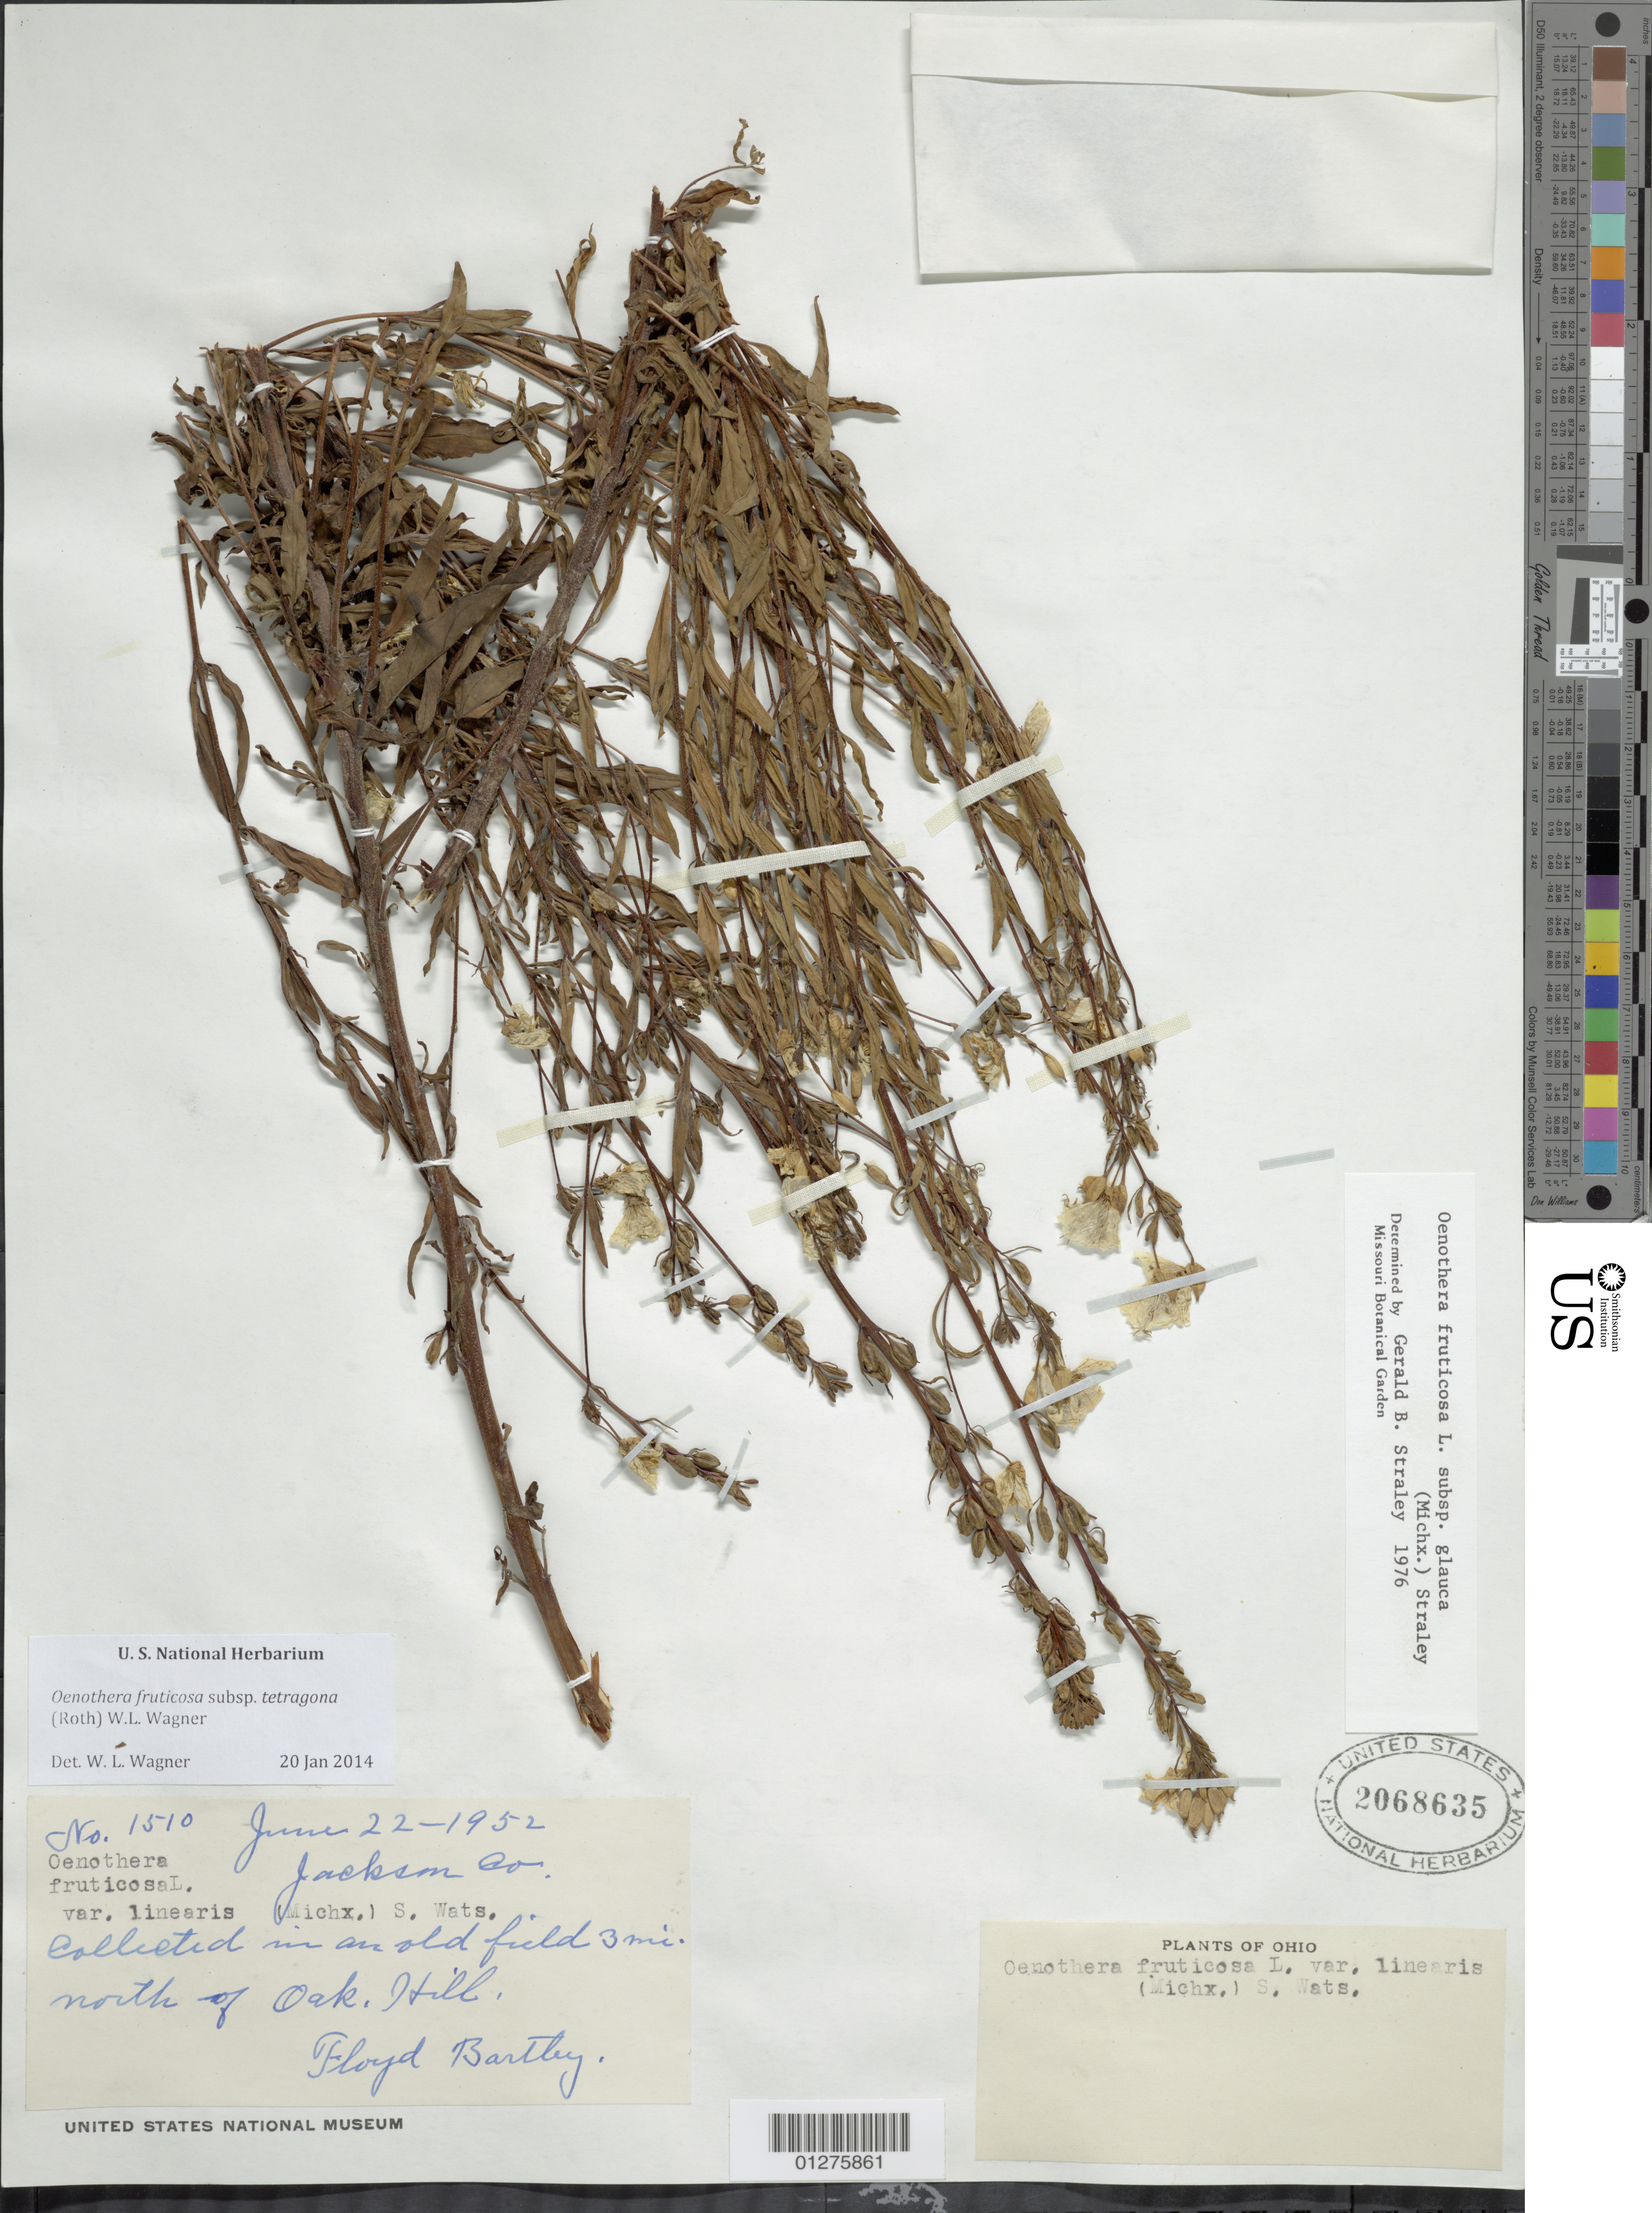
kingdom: Plantae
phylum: Tracheophyta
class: Magnoliopsida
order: Myrtales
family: Onagraceae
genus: Oenothera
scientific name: Oenothera fruticosa subsp. tetragona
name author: (Roth) W.L. Wagner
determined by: Wagner, W. L., (BOT), Smithsonian Institution - National Museum of Natural History (UNITED STATES)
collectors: F. Bartley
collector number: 1510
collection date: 1952-06-22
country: United States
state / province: Ohio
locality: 3 mile north of Oak Hill.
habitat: Old field.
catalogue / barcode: US 2068635